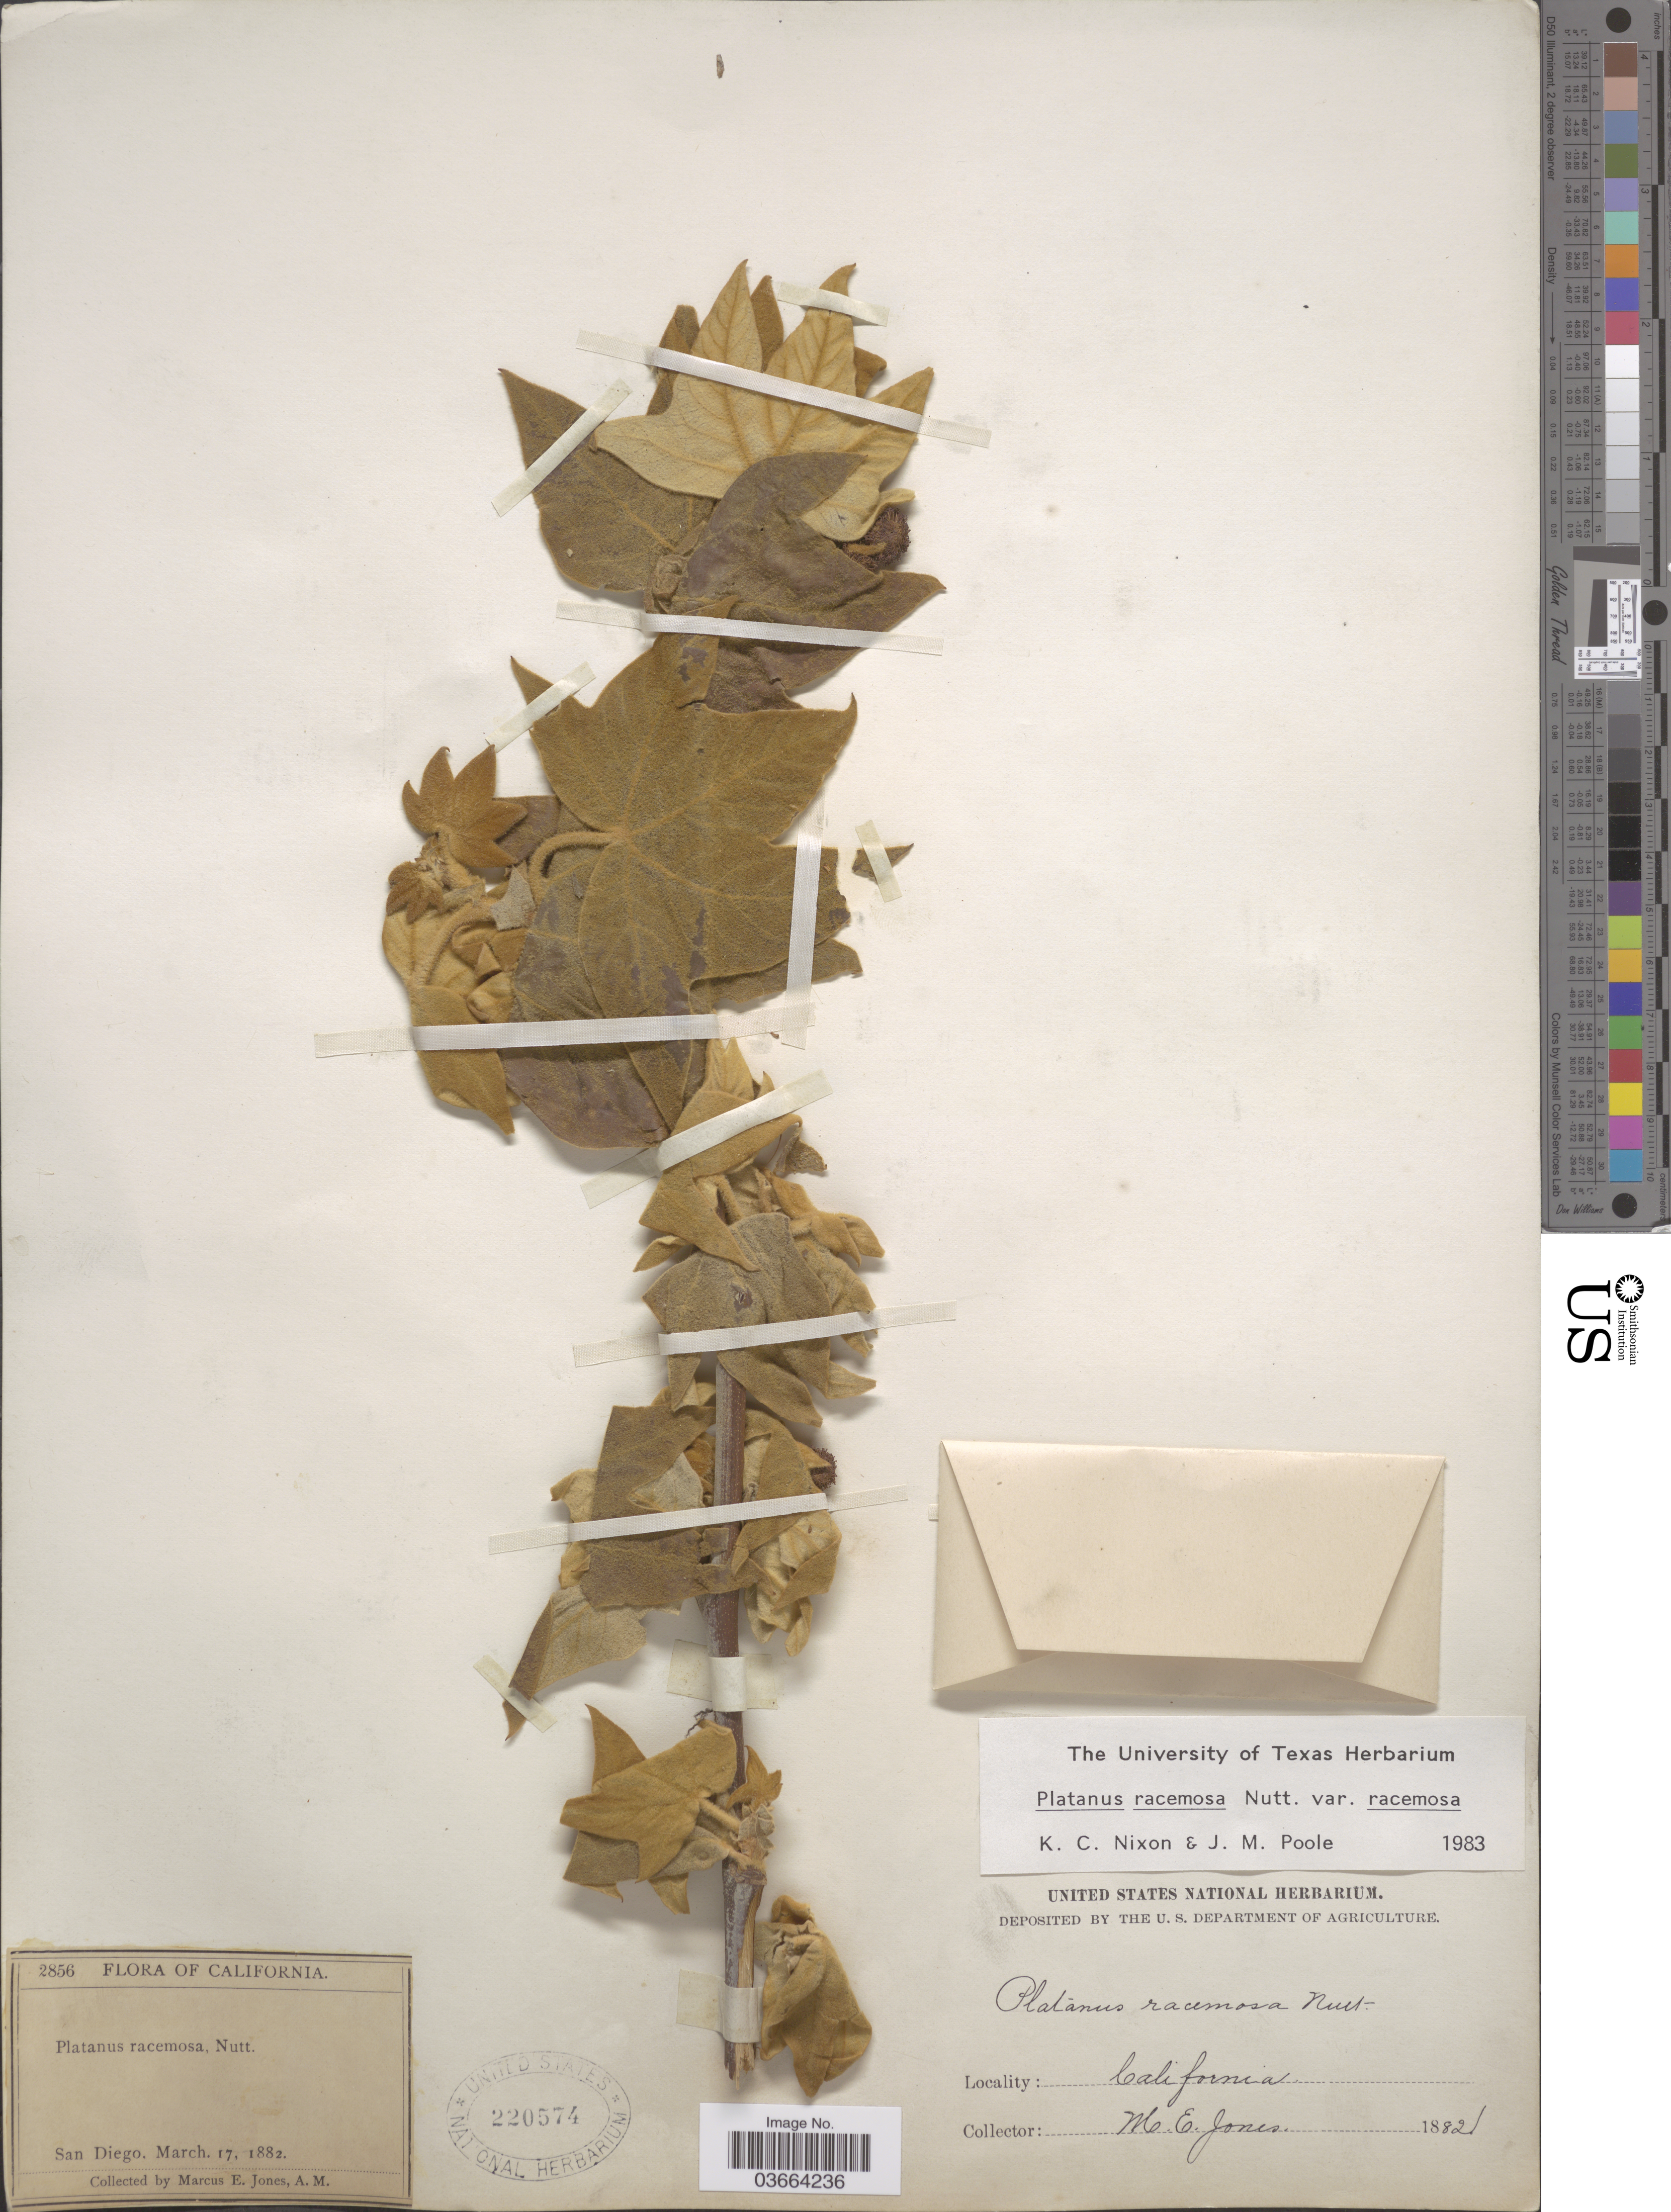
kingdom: Plantae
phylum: Tracheophyta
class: Magnoliopsida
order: Proteales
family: Platanaceae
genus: Platanus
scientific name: Platanus racemosa var. racemosa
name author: Nutt.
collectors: M. E. Jones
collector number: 2856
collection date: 1882-03-17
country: United States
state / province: California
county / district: San Diego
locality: San Diego.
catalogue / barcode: US 220574